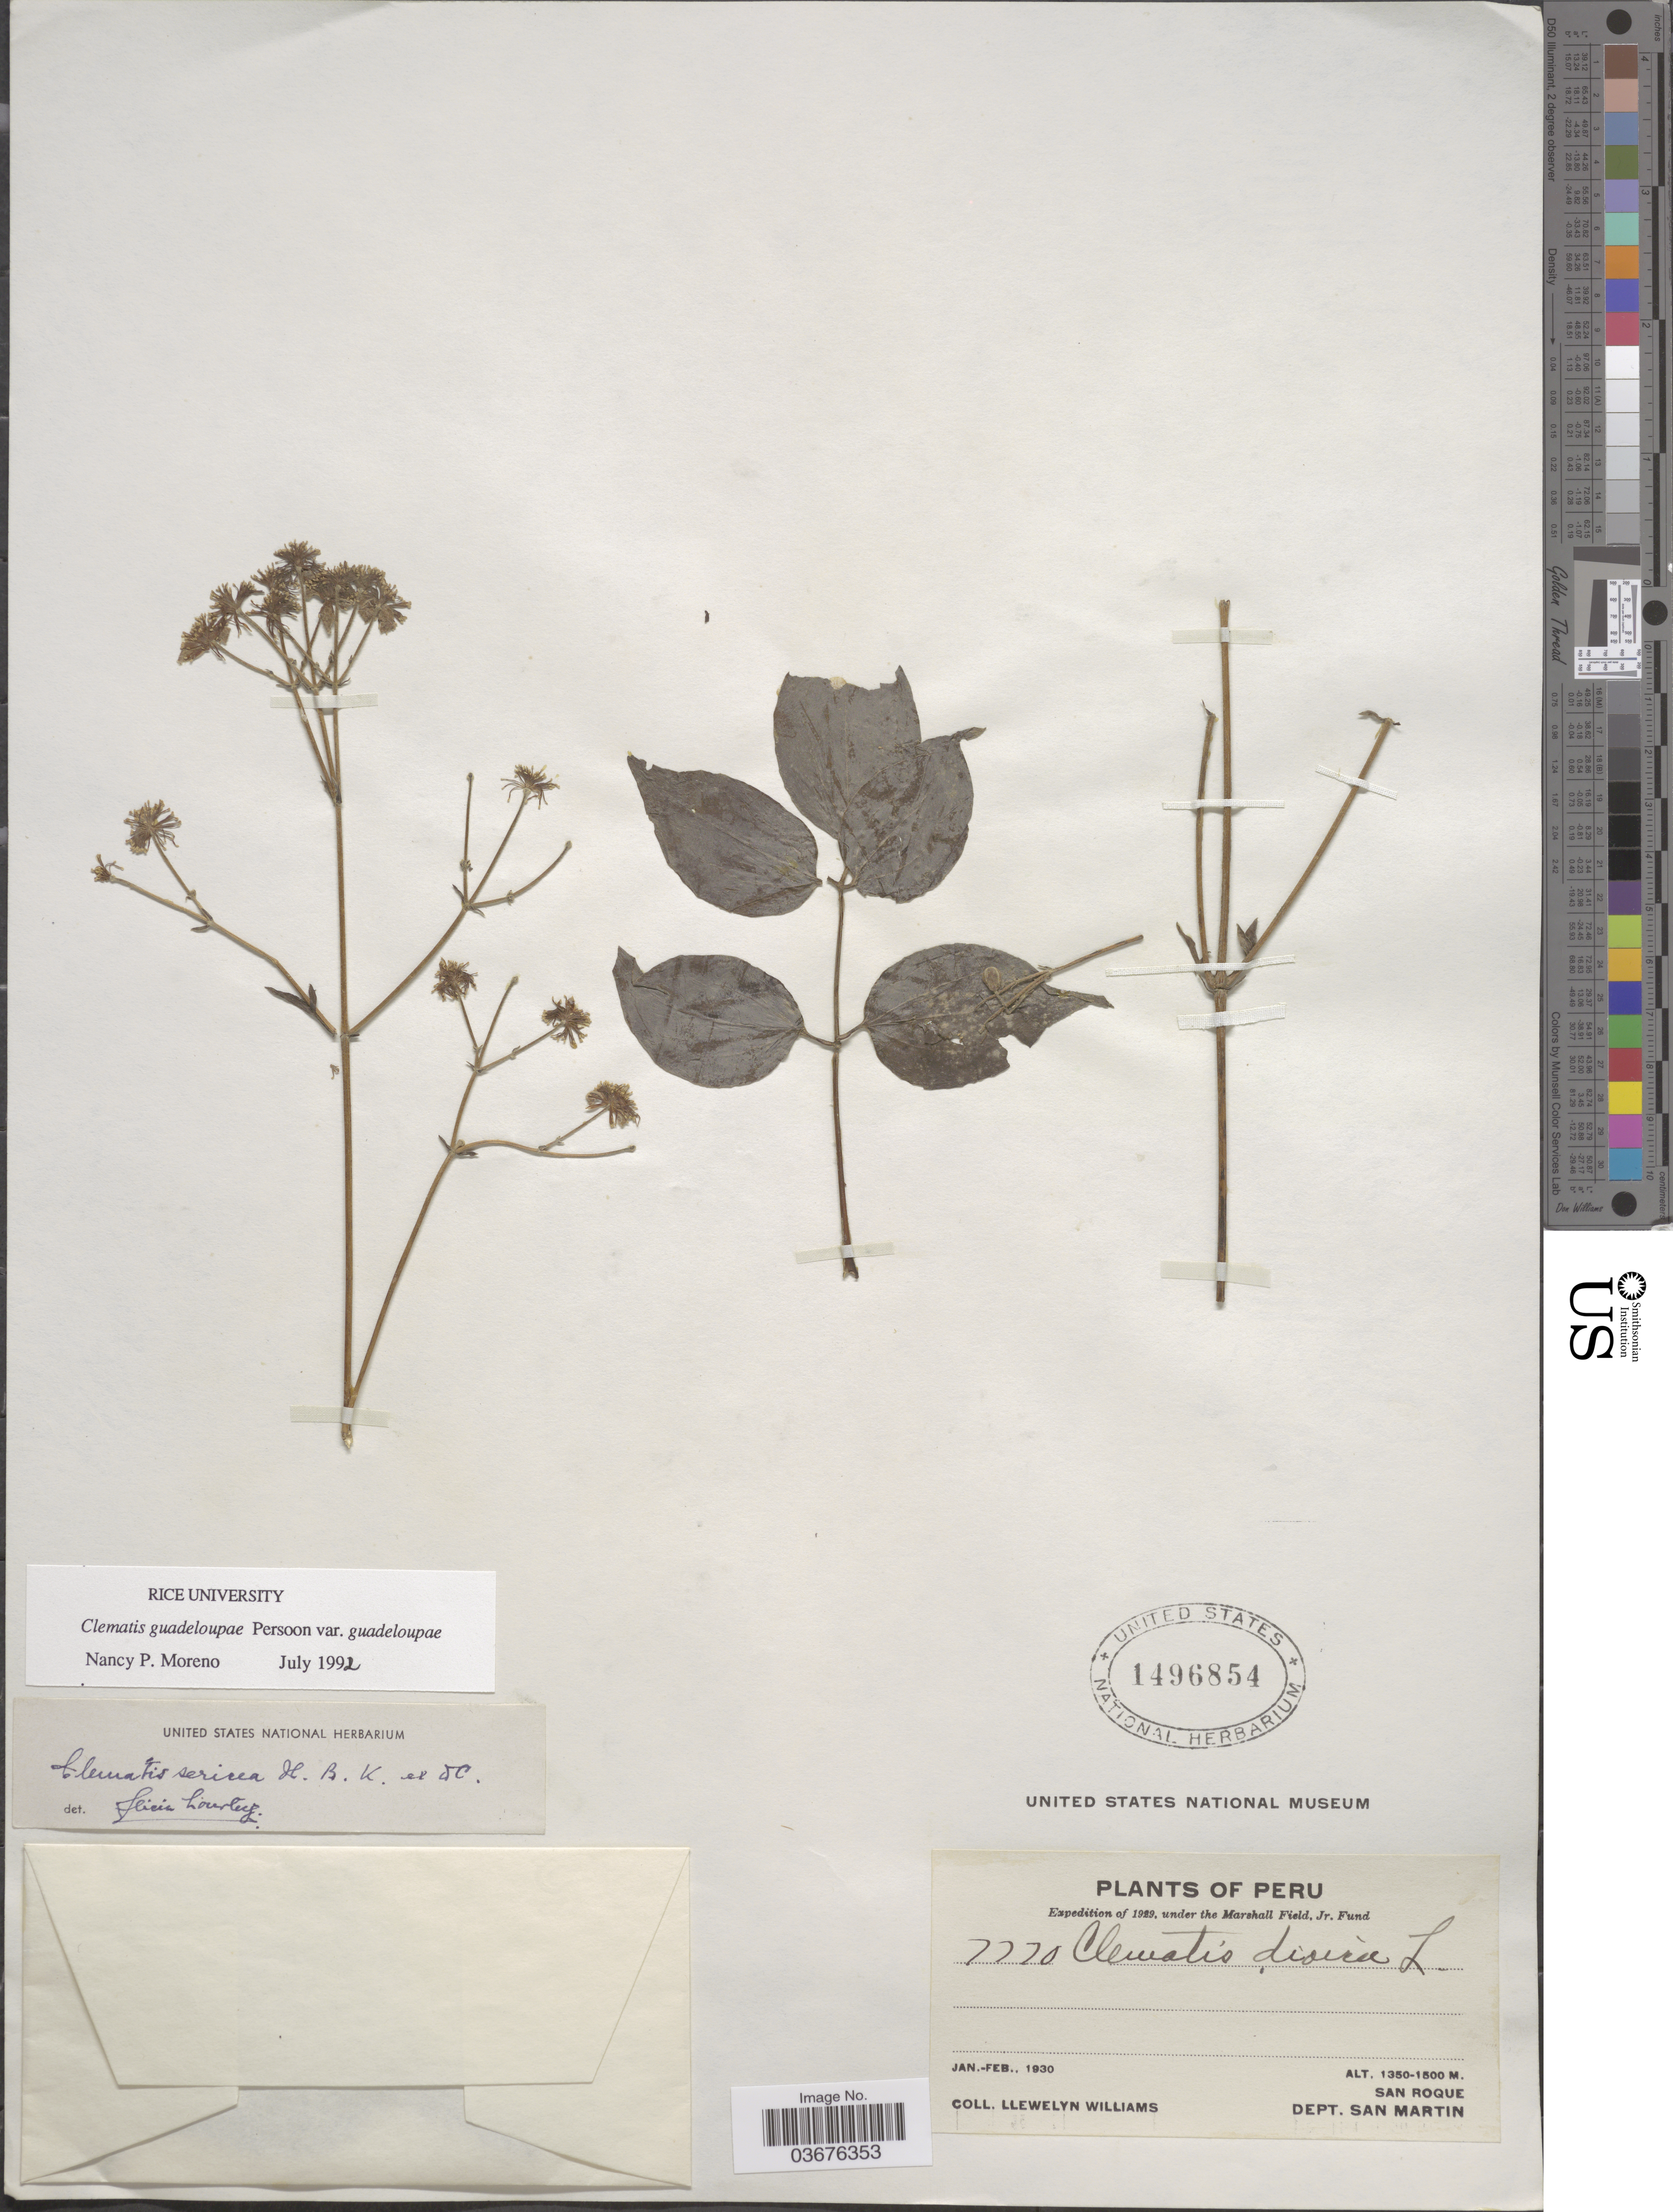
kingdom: Plantae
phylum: Tracheophyta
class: Magnoliopsida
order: Ranunculales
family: Ranunculaceae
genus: Clematis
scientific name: Clematis guadeloupae var. guadeloupae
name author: Pers.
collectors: Ll. Williams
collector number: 7770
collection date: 1930-01/1930-02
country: Peru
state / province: San Martín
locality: San Roque. Dept. San Martin.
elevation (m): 1350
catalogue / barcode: US 1496854